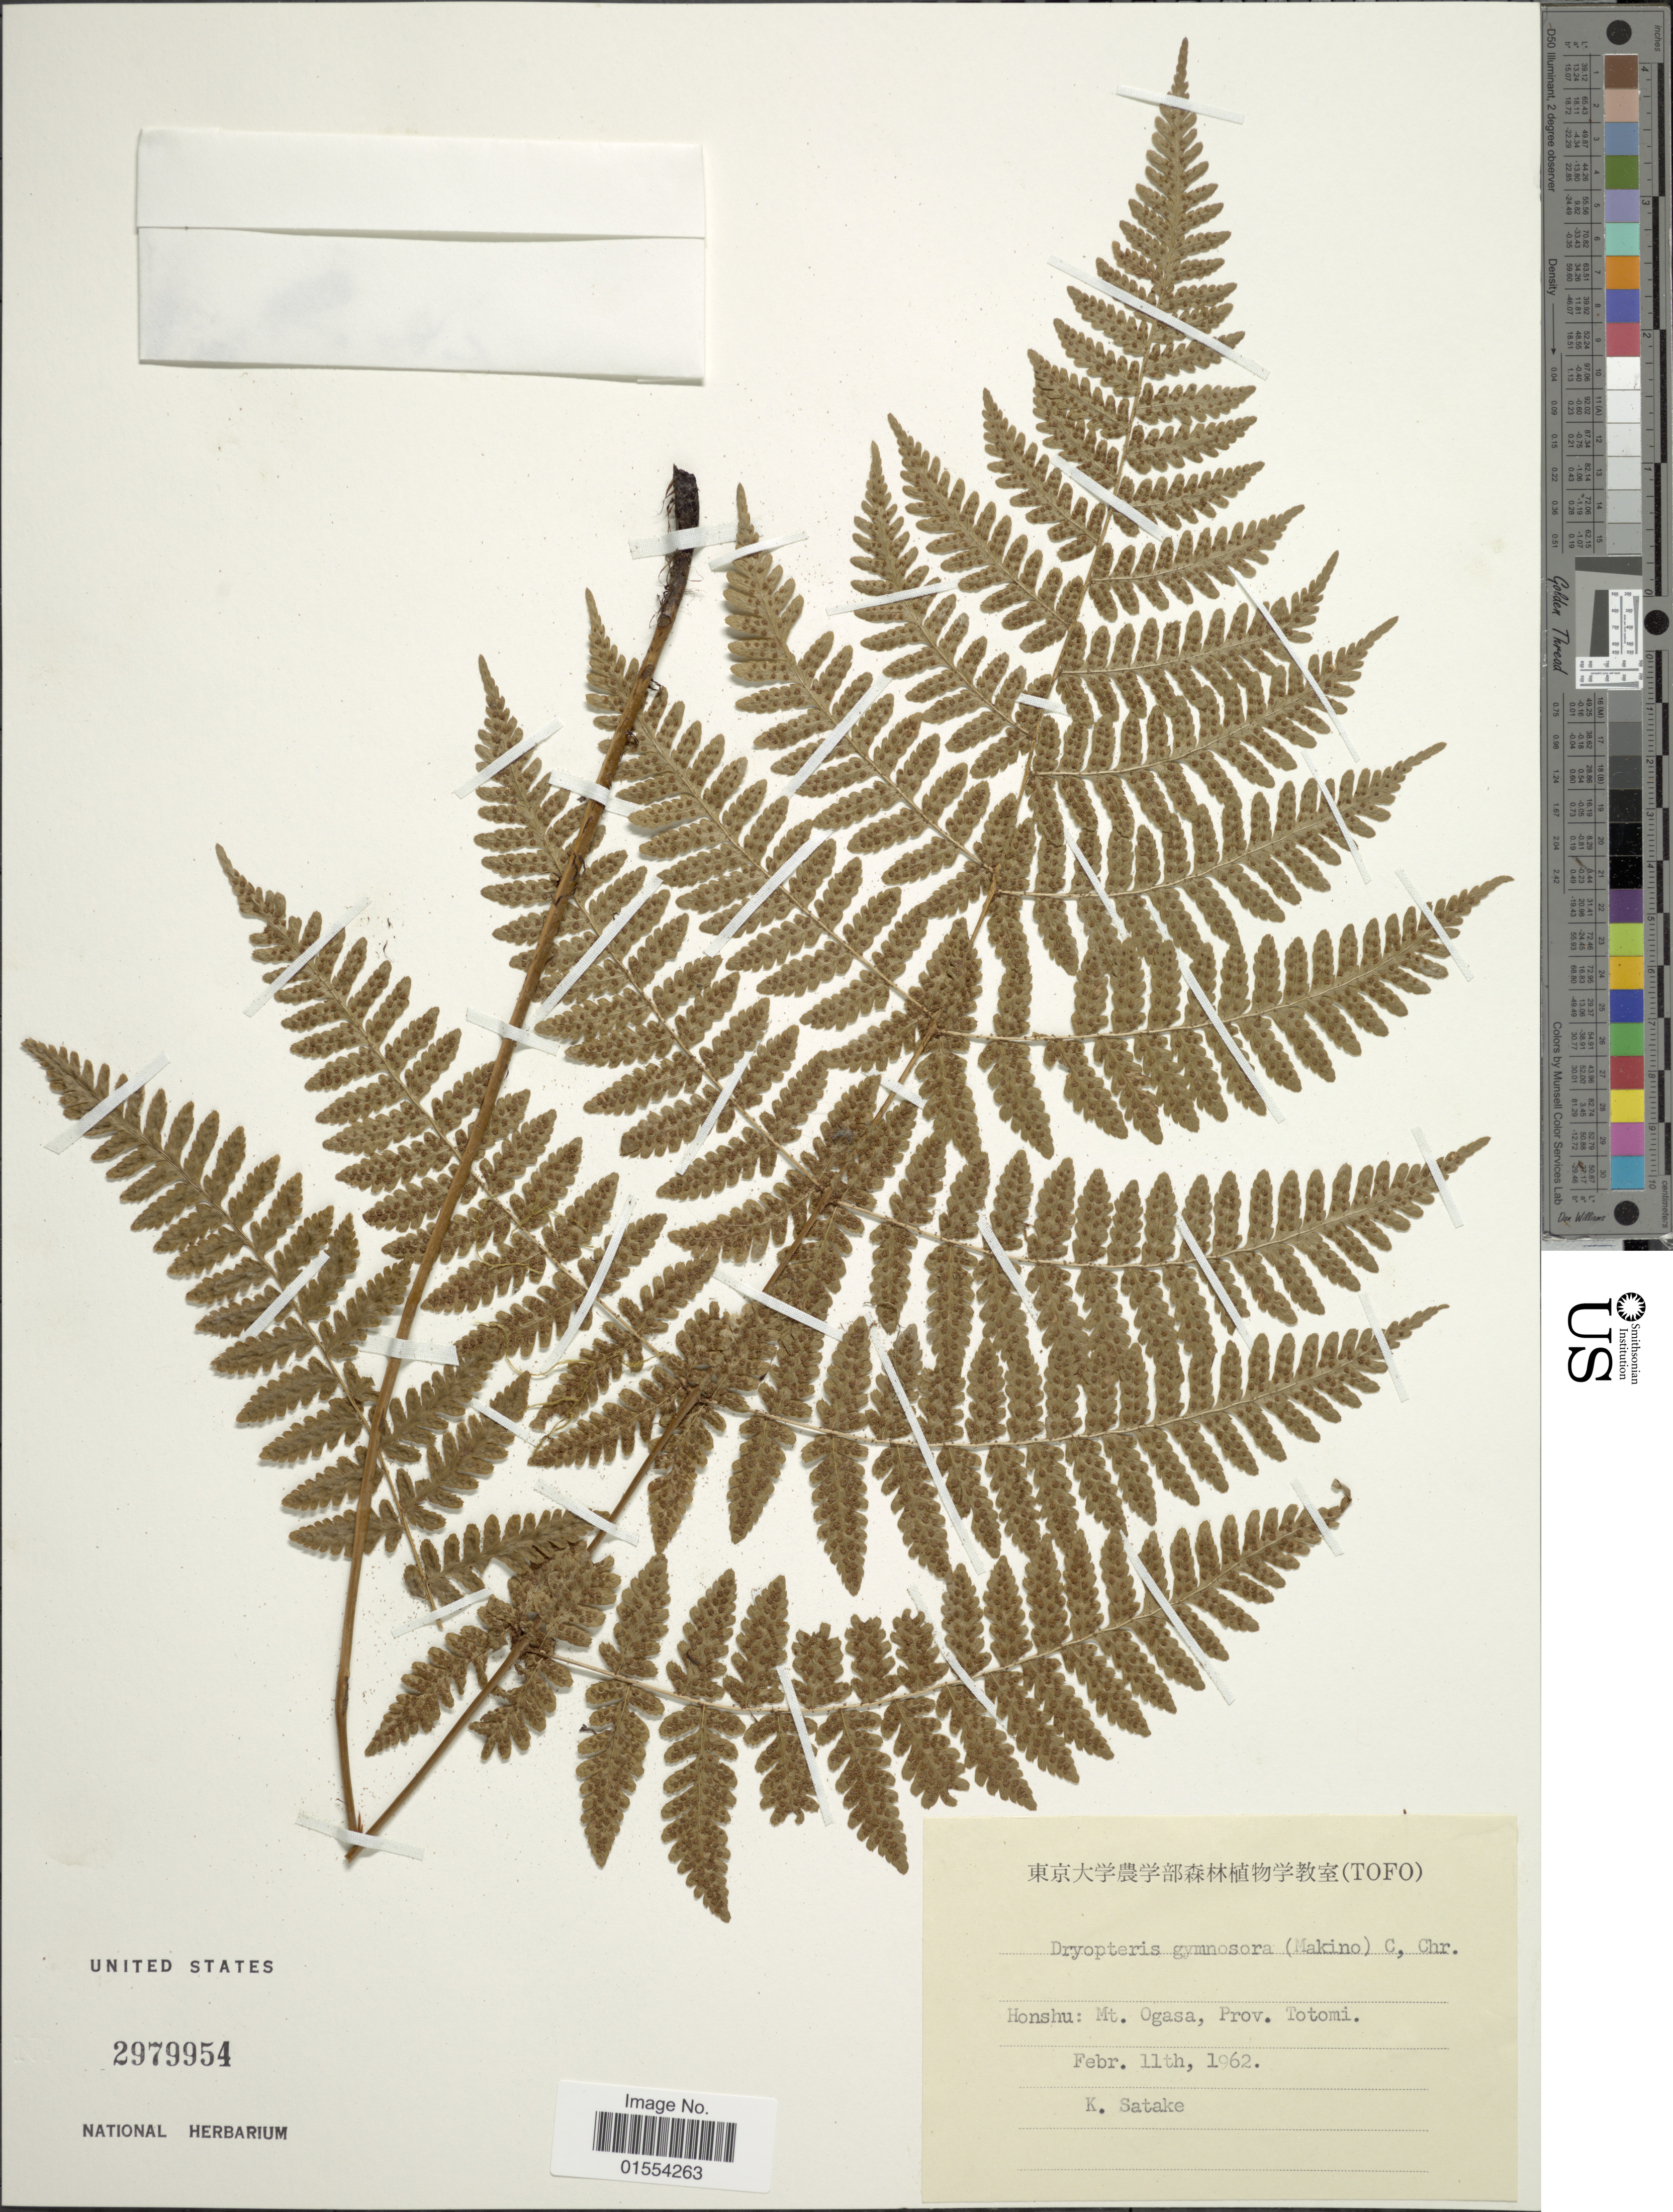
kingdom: Plantae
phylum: Tracheophyta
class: Polypodiopsida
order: Polypodiales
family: Dryopteridaceae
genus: Dryopteris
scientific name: Dryopteris gymnophylla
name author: (Baker) C. Chr.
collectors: K. Satake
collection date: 1962-02-11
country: Japan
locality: Honshu: Mt. Ogasa, Prov. Totomi.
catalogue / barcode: US 2979954